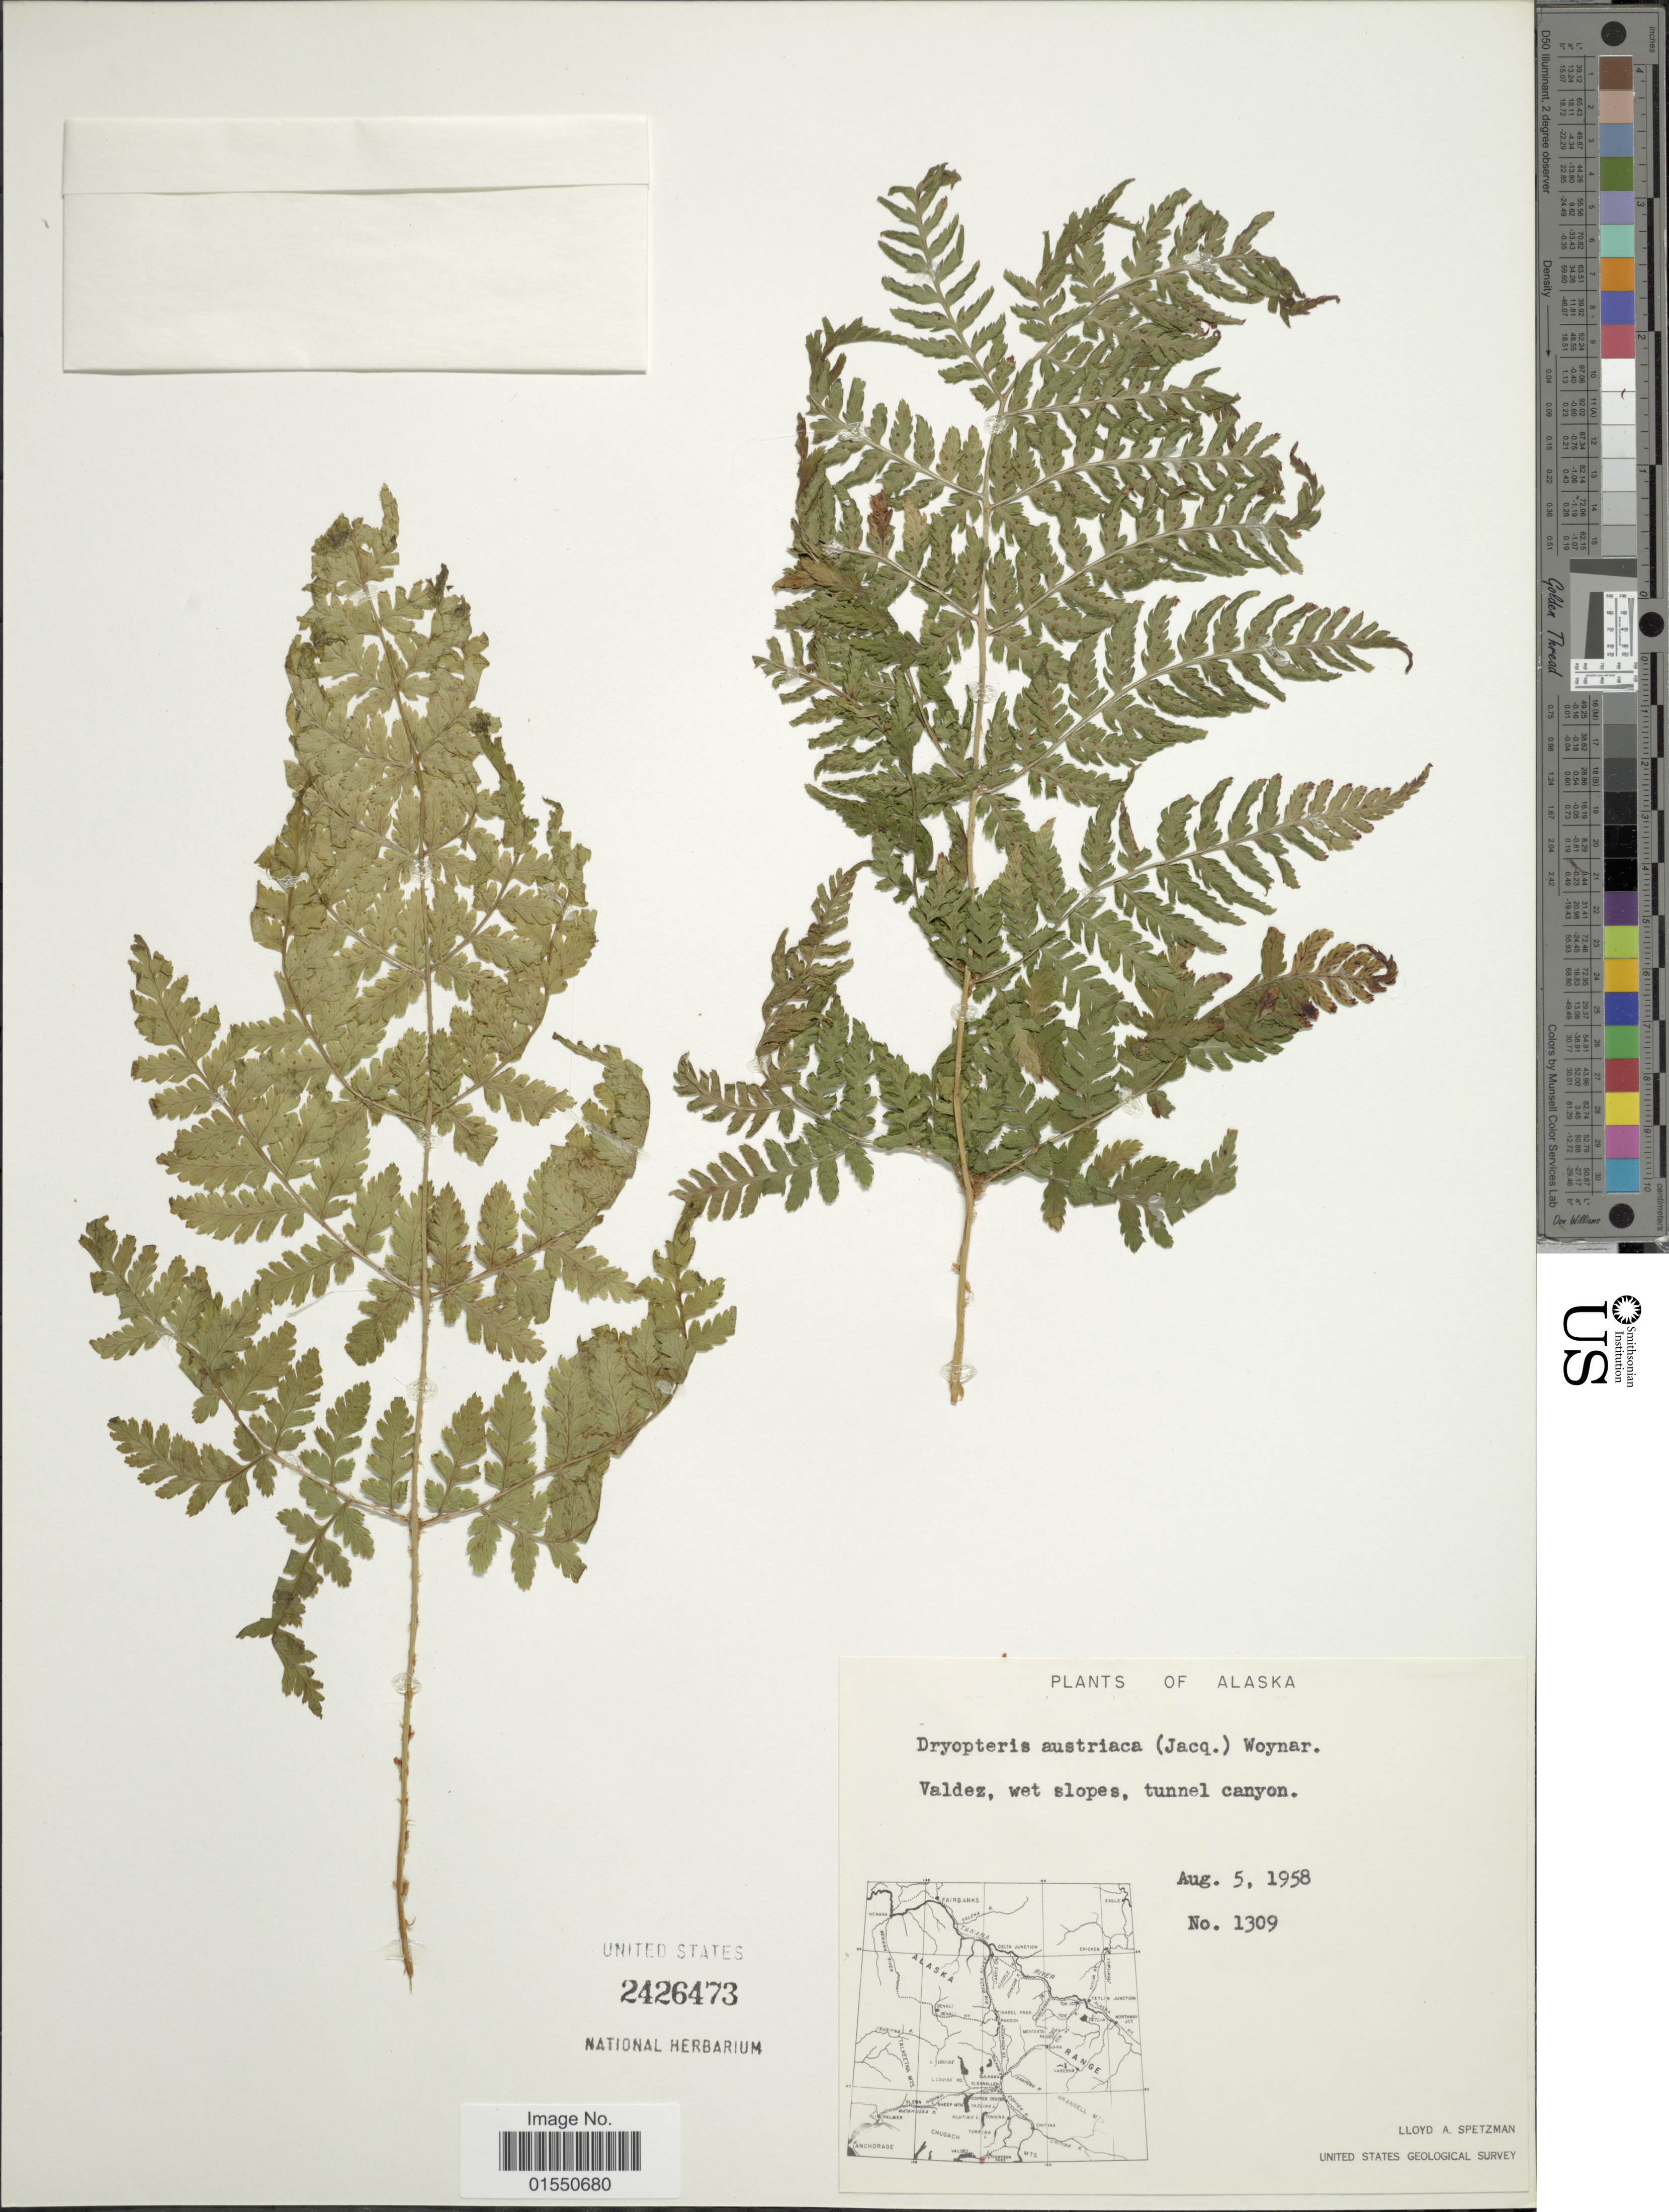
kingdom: Plantae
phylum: Tracheophyta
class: Polypodiopsida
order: Polypodiales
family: Dryopteridaceae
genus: Dryopteris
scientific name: Dryopteris expansa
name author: (C. Presl) Fraser-Jenk. & Jermy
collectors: L. Spetzman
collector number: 1309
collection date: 1958-08-05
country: United States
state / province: Alaska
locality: Valdez, wet slopes, tunnel canyon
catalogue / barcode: US 2426473